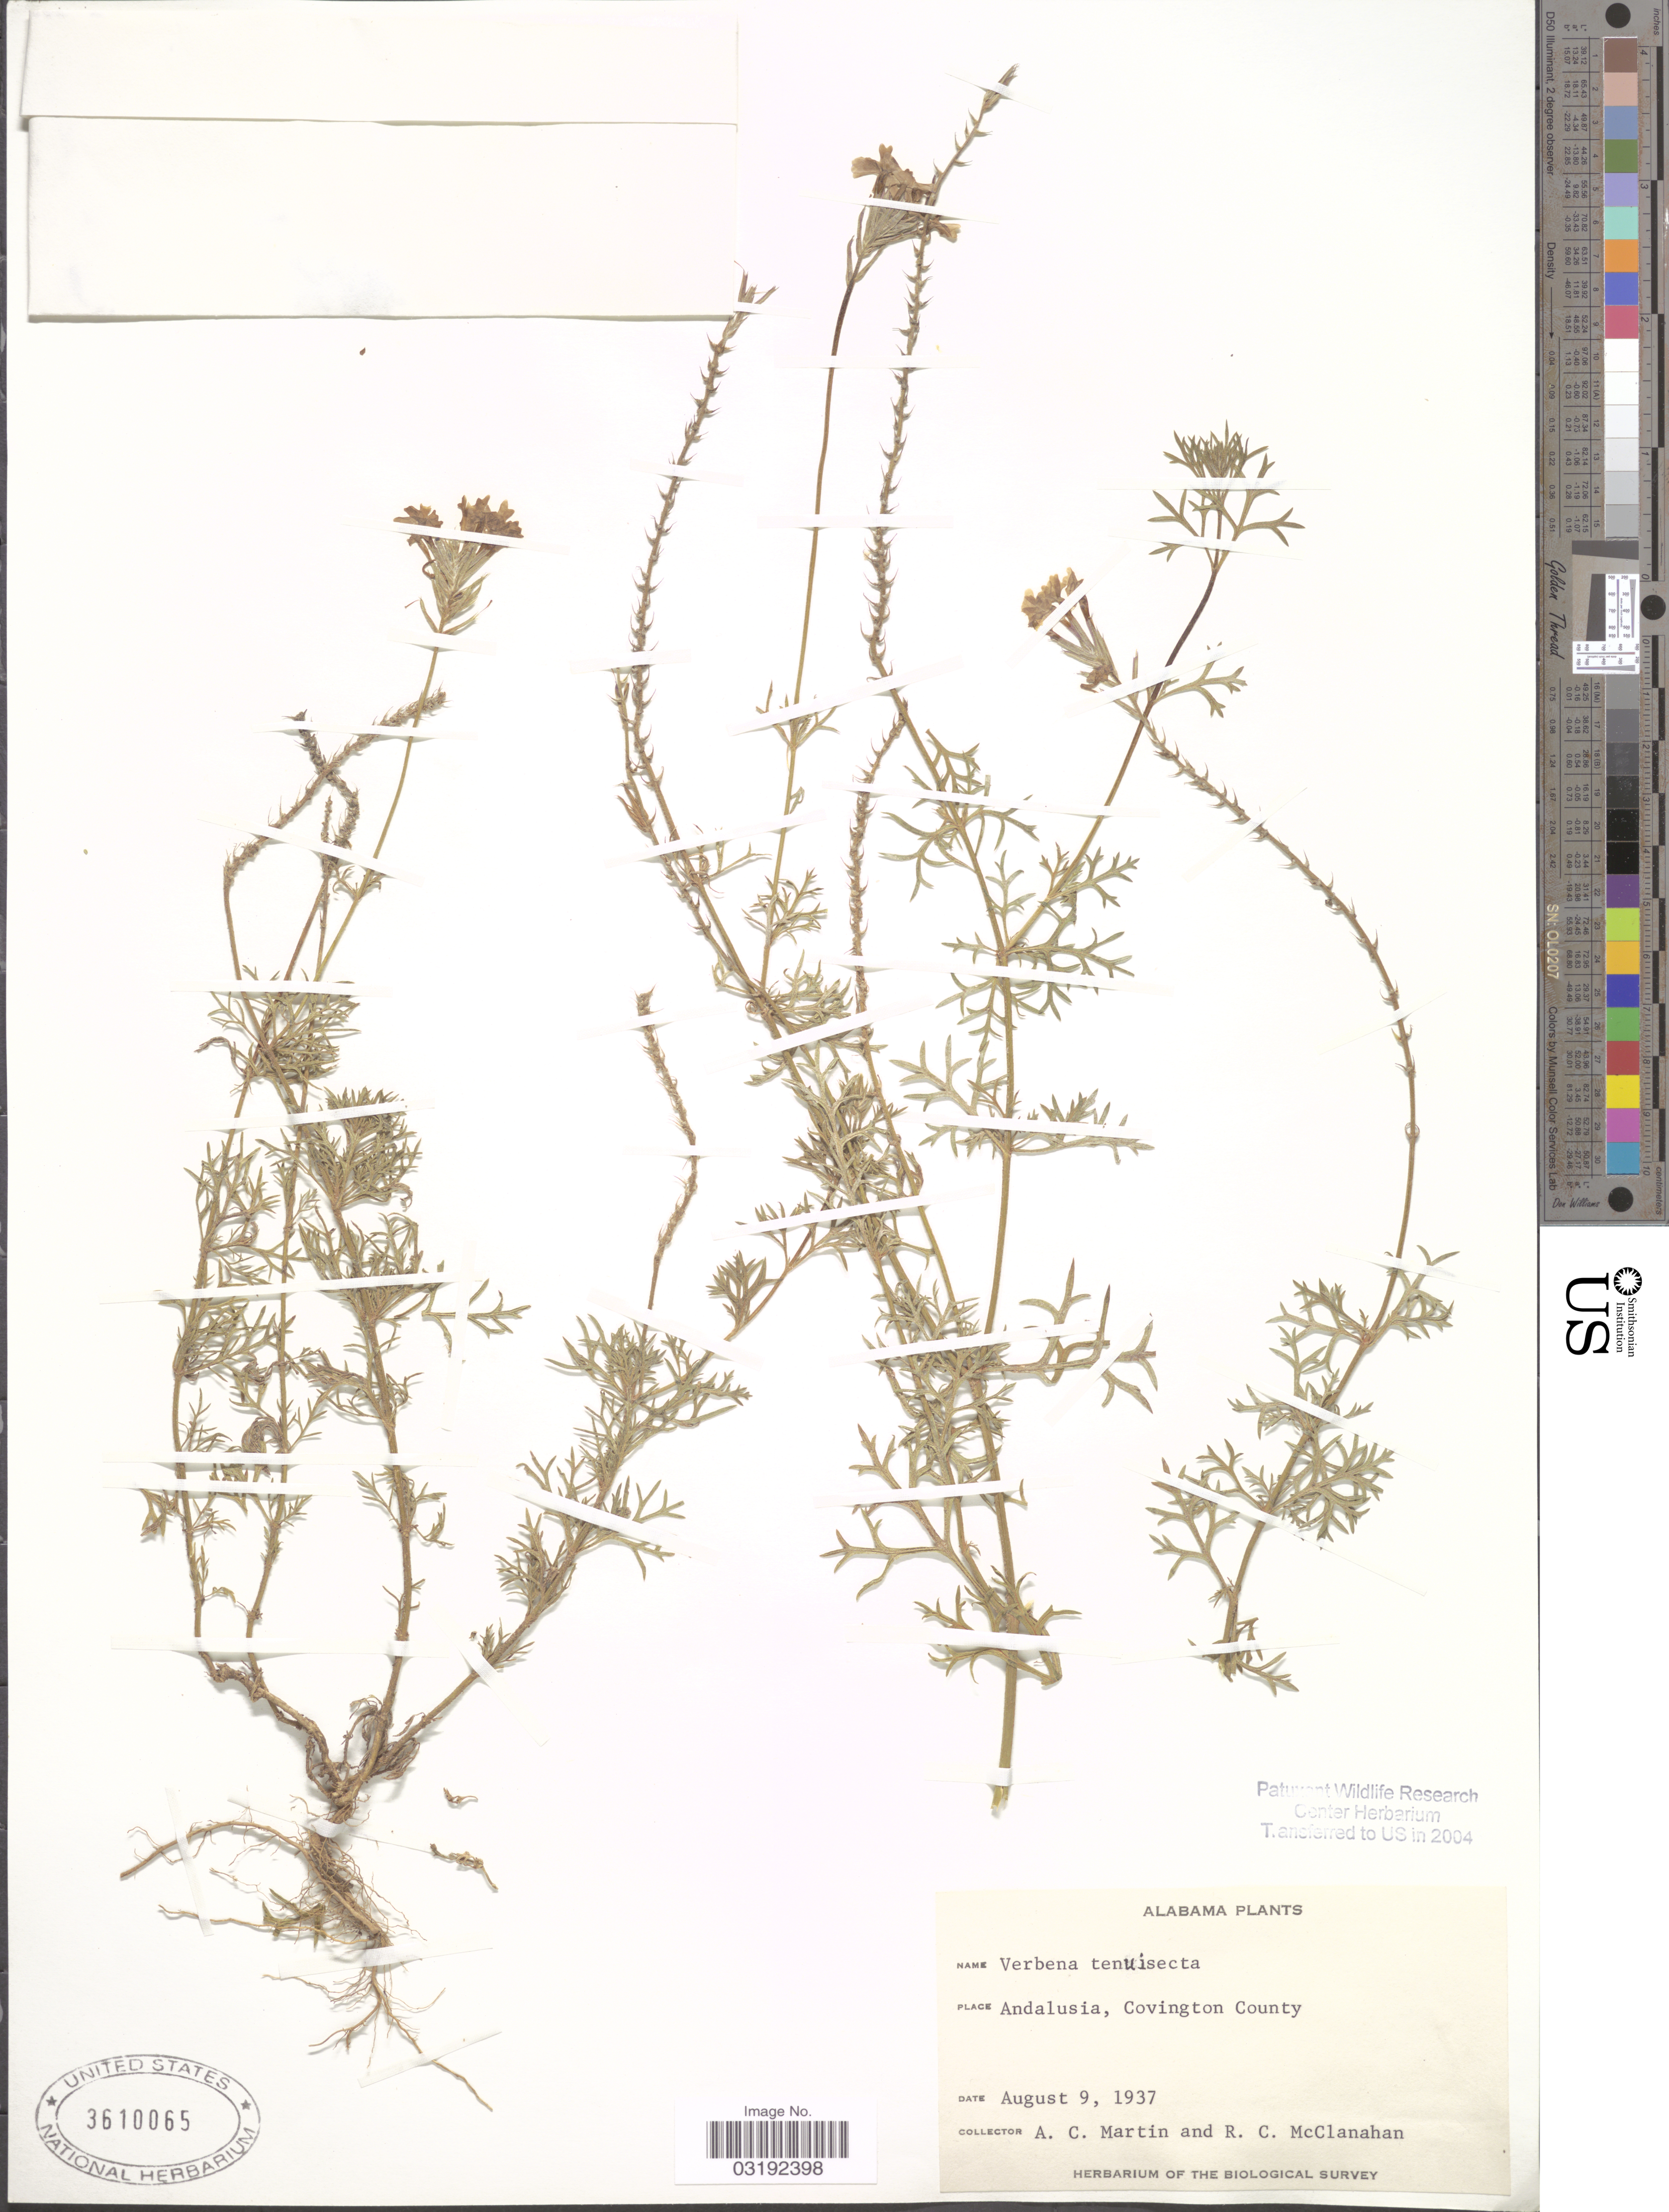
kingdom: Plantae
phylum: Tracheophyta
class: Magnoliopsida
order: Lamiales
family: Verbenaceae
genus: Verbena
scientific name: Verbena tenuisecta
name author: Briq.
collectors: A. C. Martin & R. McClanahan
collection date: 1937-08-09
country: United States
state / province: Alabama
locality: Andalusia, Covington County.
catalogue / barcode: US 3610065